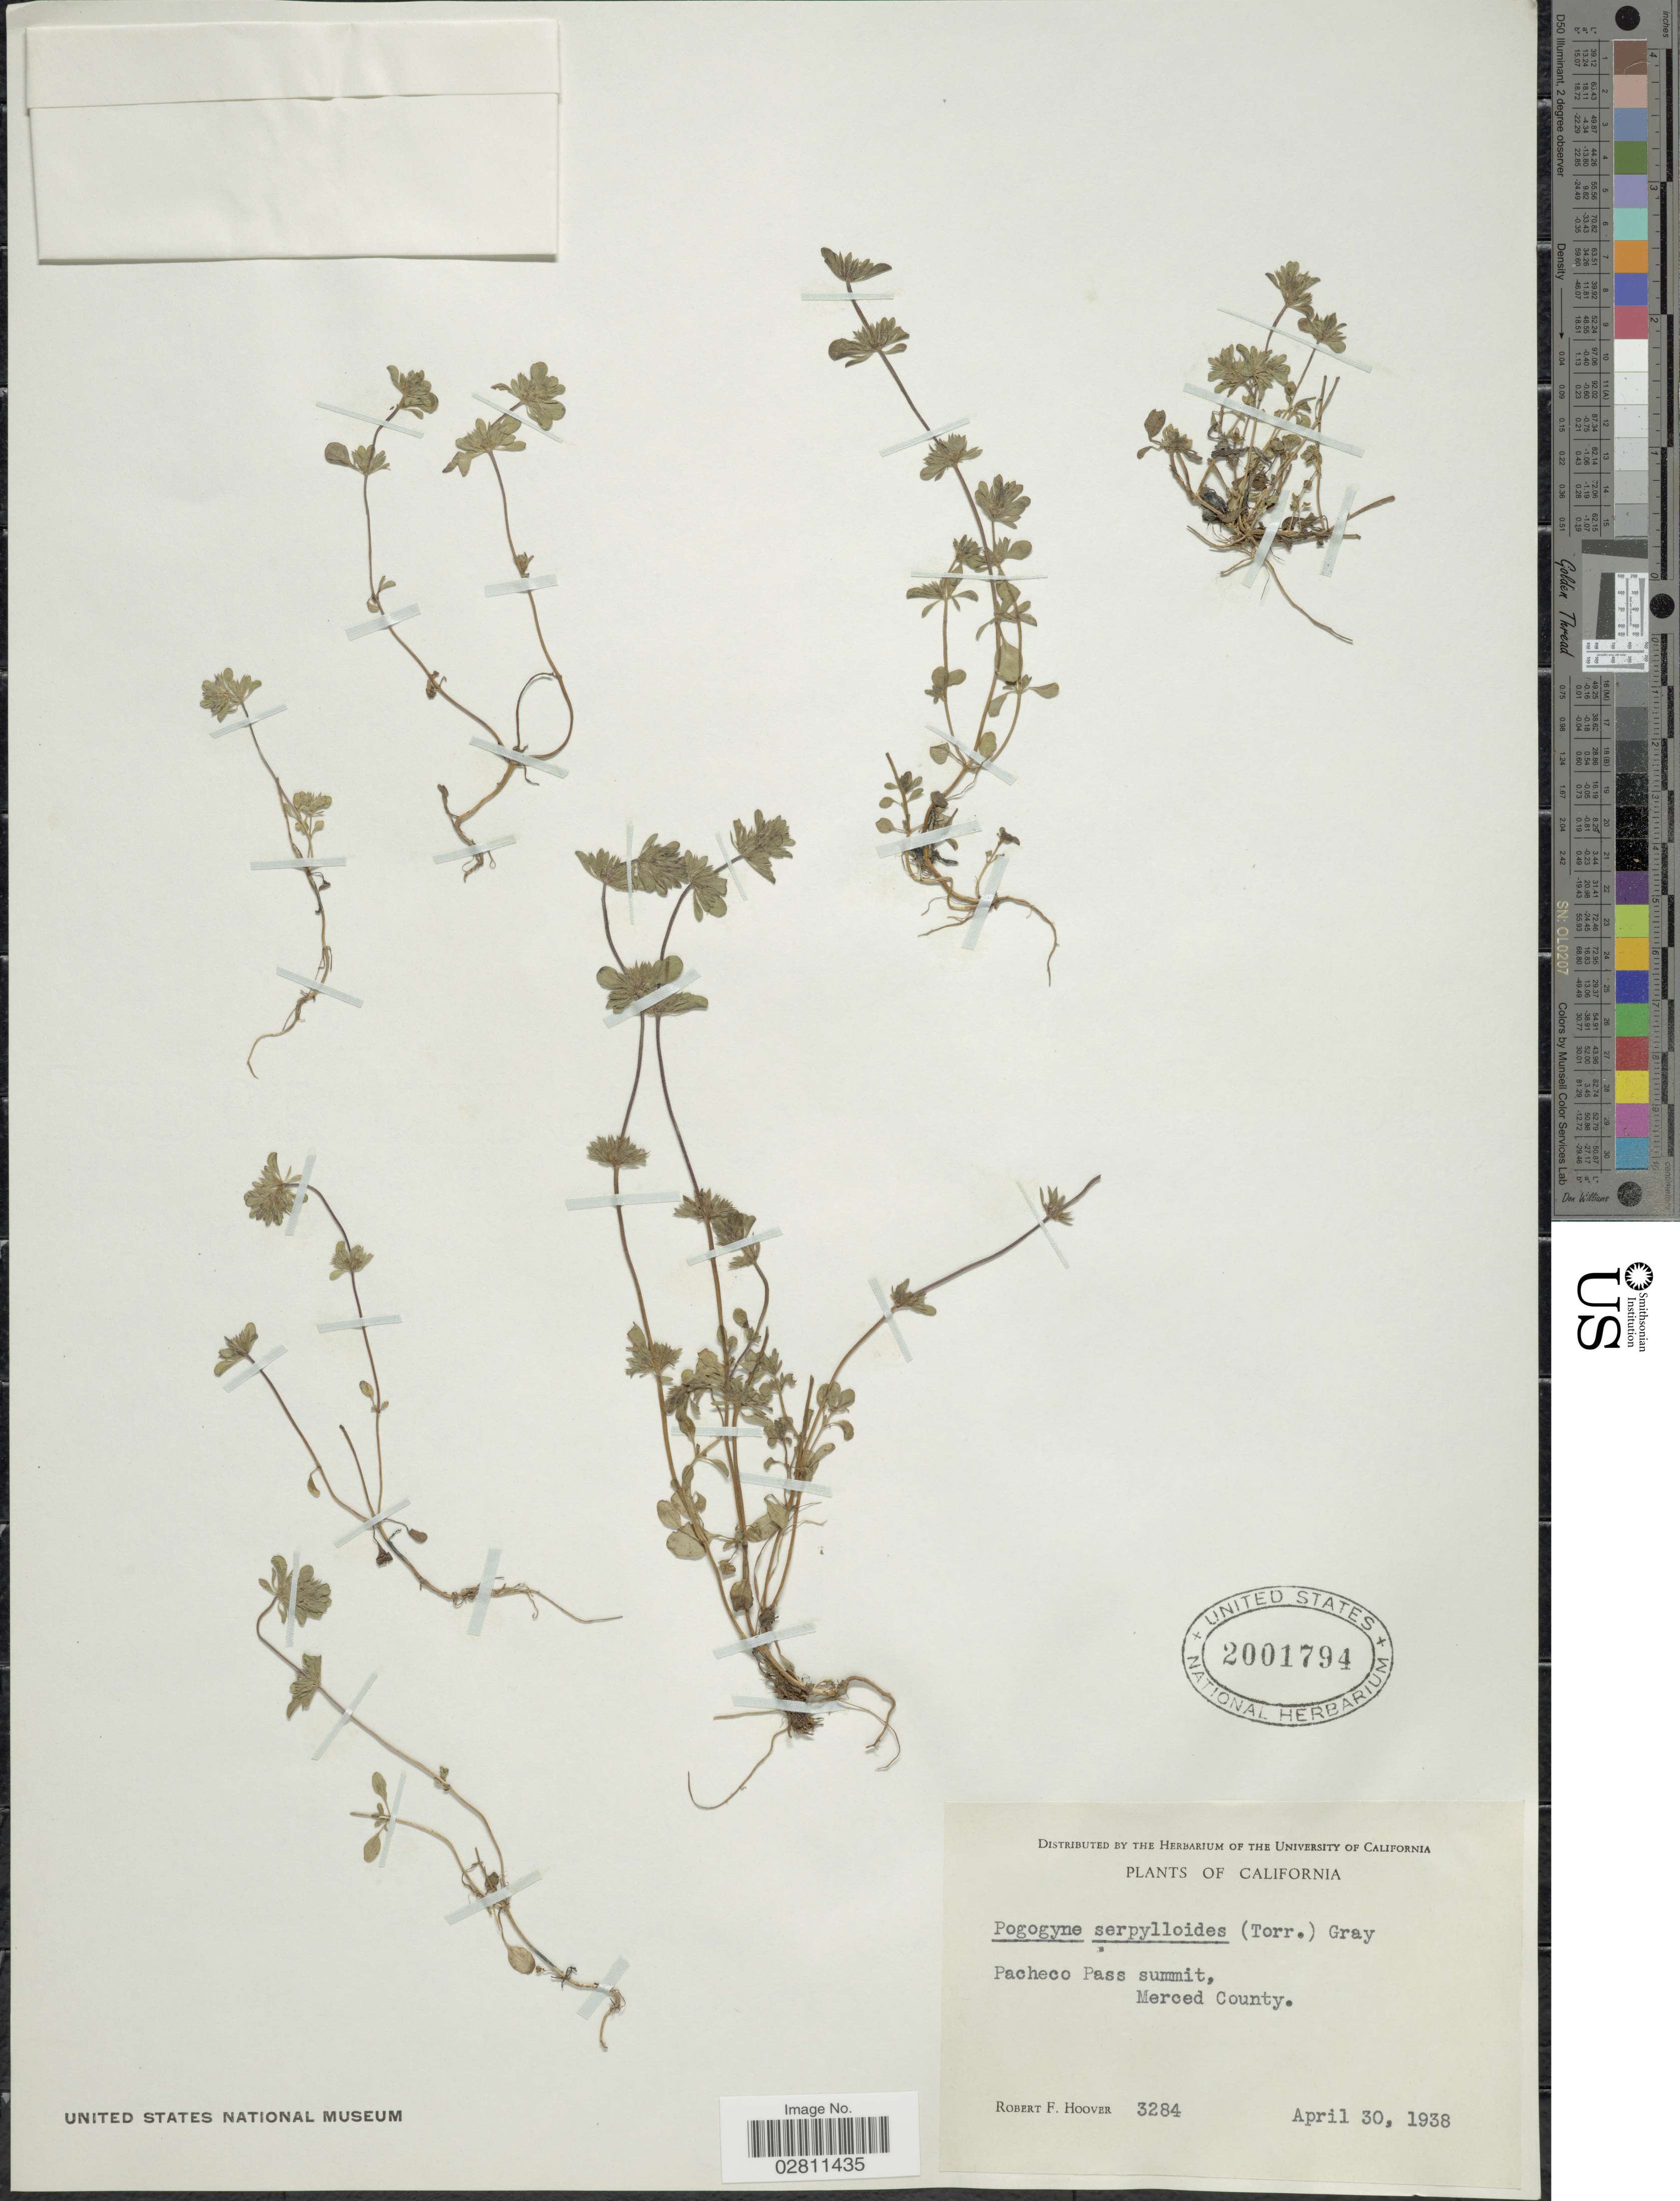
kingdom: Plantae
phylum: Tracheophyta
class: Magnoliopsida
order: Lamiales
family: Lamiaceae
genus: Pogogyne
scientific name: Pogogyne serpylloides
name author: (Torr.) A. Gray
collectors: R. F. Hoover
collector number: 3284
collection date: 1938-04-30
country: United States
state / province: California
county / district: Merced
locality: Pacheco Pass summit, Merced County.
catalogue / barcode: US 2001794